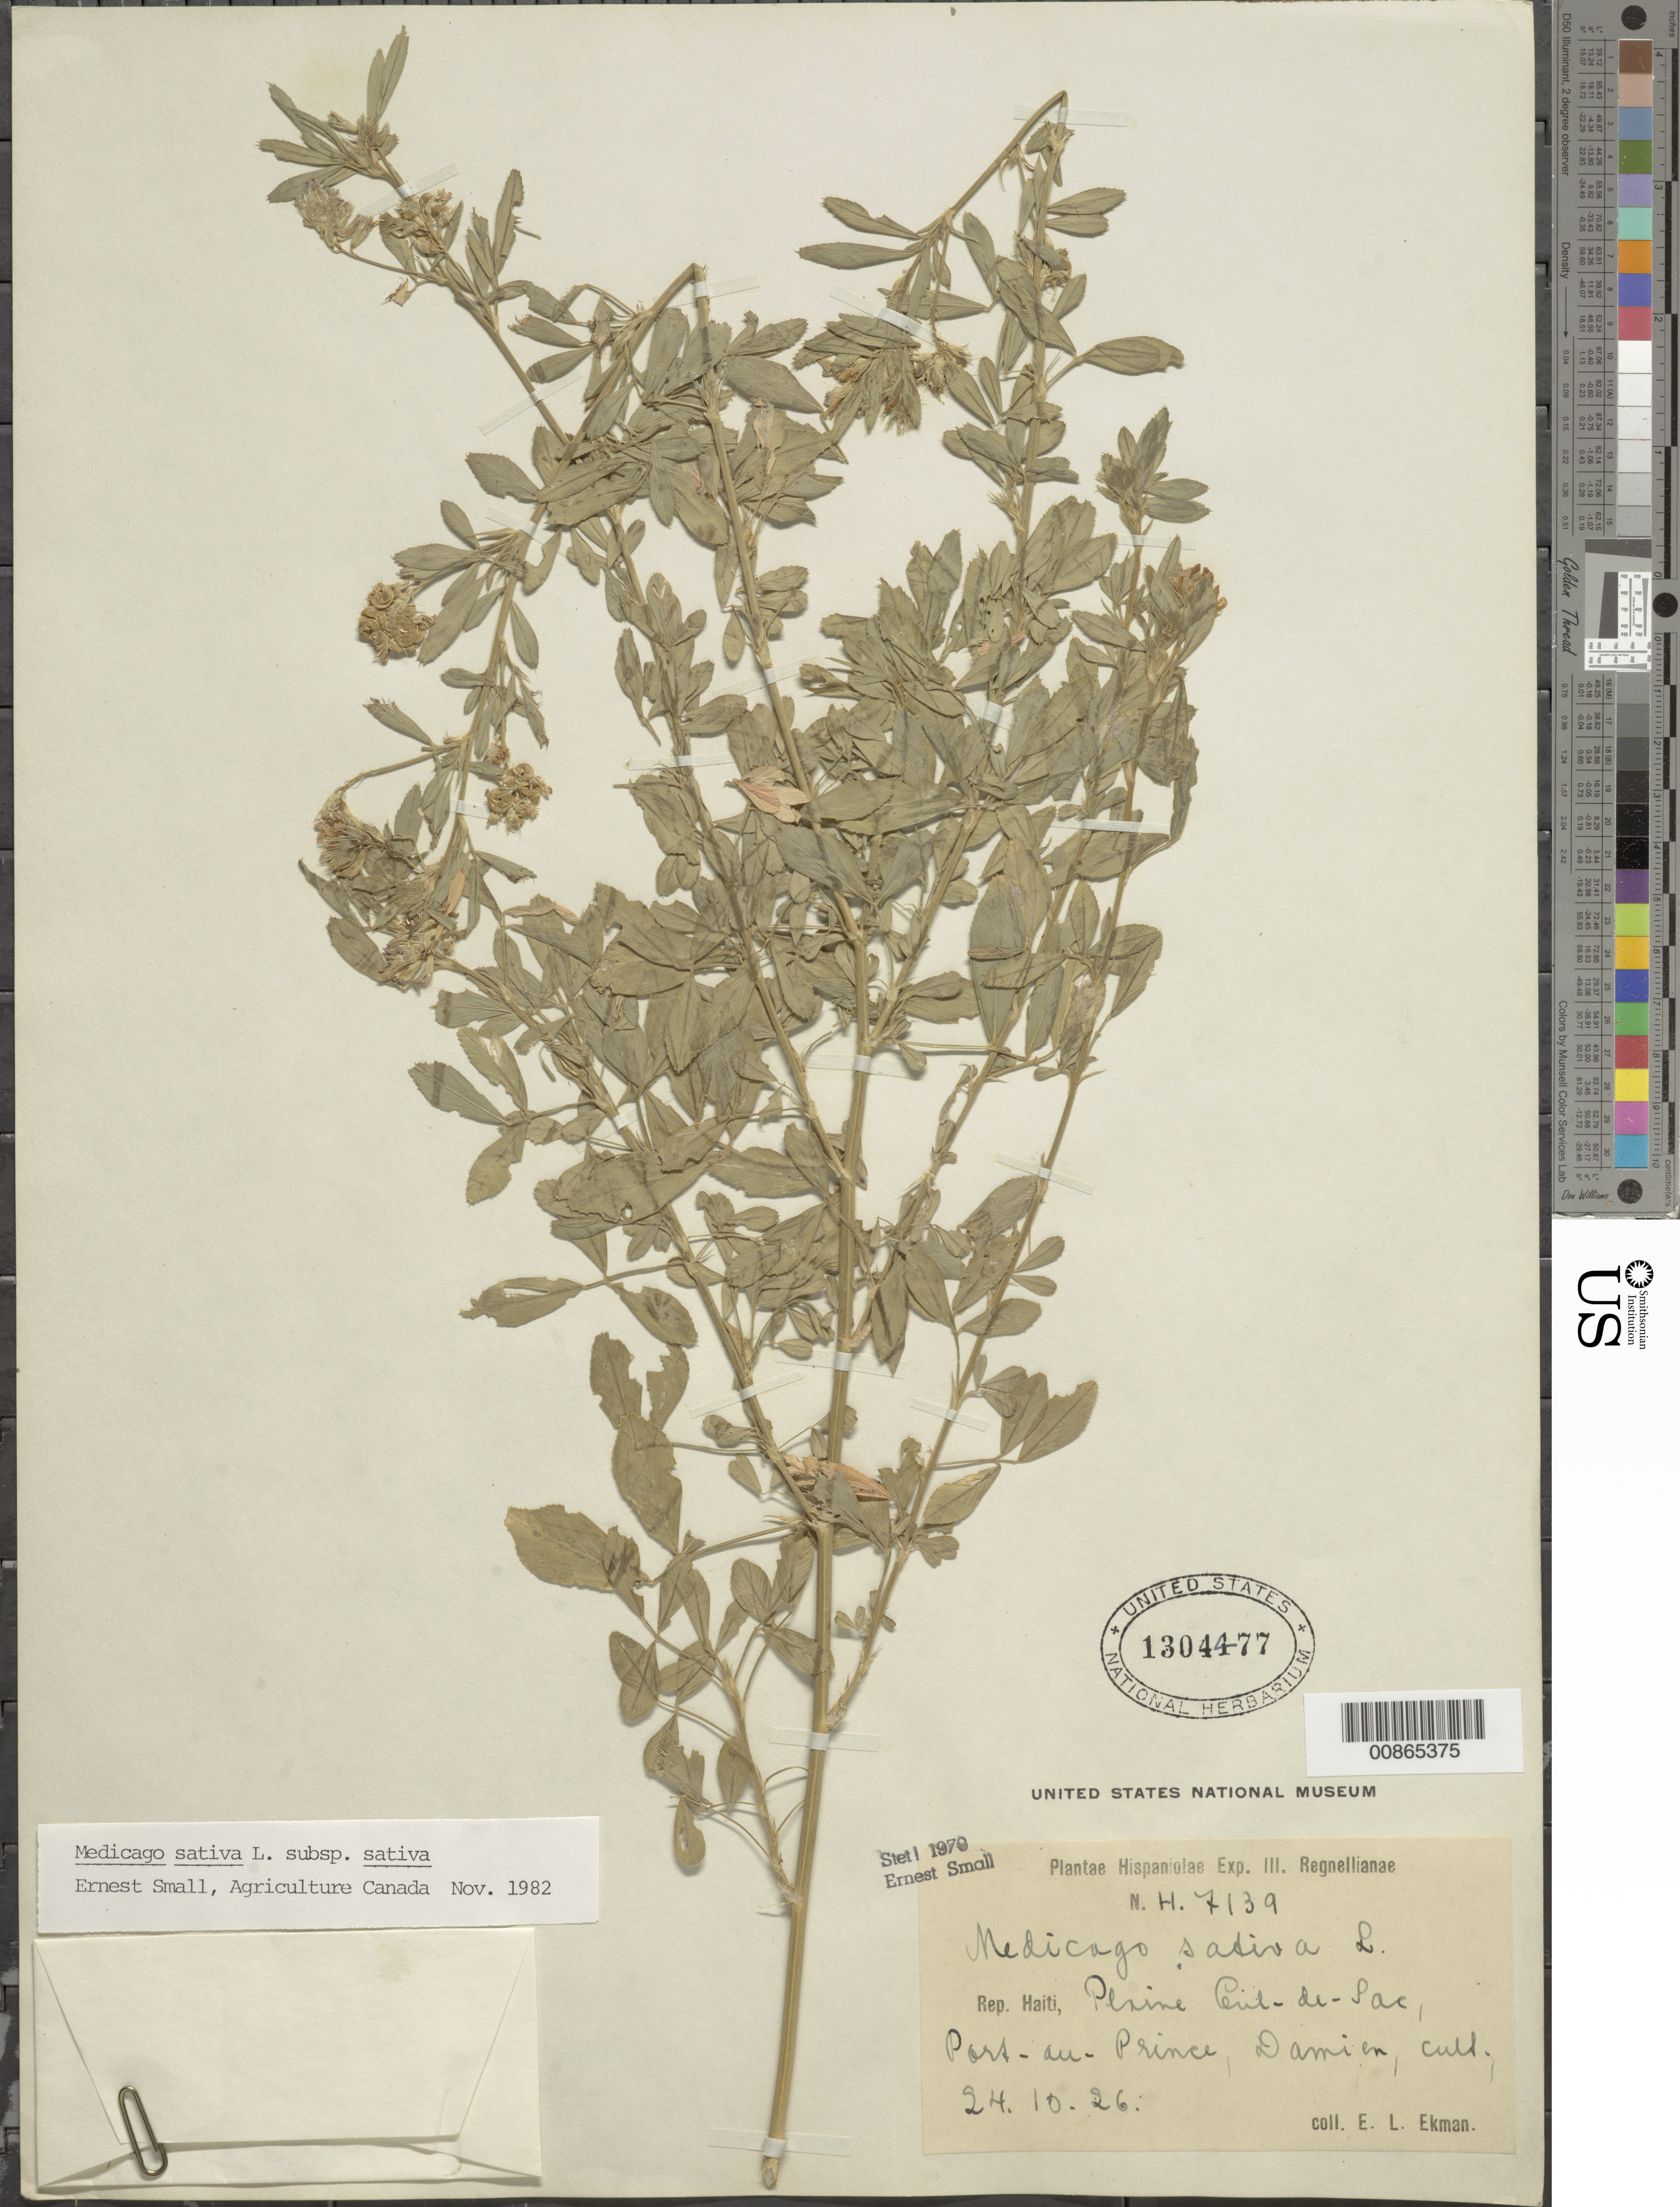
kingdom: Plantae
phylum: Tracheophyta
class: Magnoliopsida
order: Fabales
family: Fabaceae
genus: Medicago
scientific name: Medicago sativa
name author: L.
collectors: E. L. Ekman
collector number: H 7139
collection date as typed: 24 Oct 1926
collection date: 1926-10-24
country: Haiti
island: Hispaniola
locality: Plaine Cul-de-Sac, Port-au-Prince, Damien.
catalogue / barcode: US 1304477